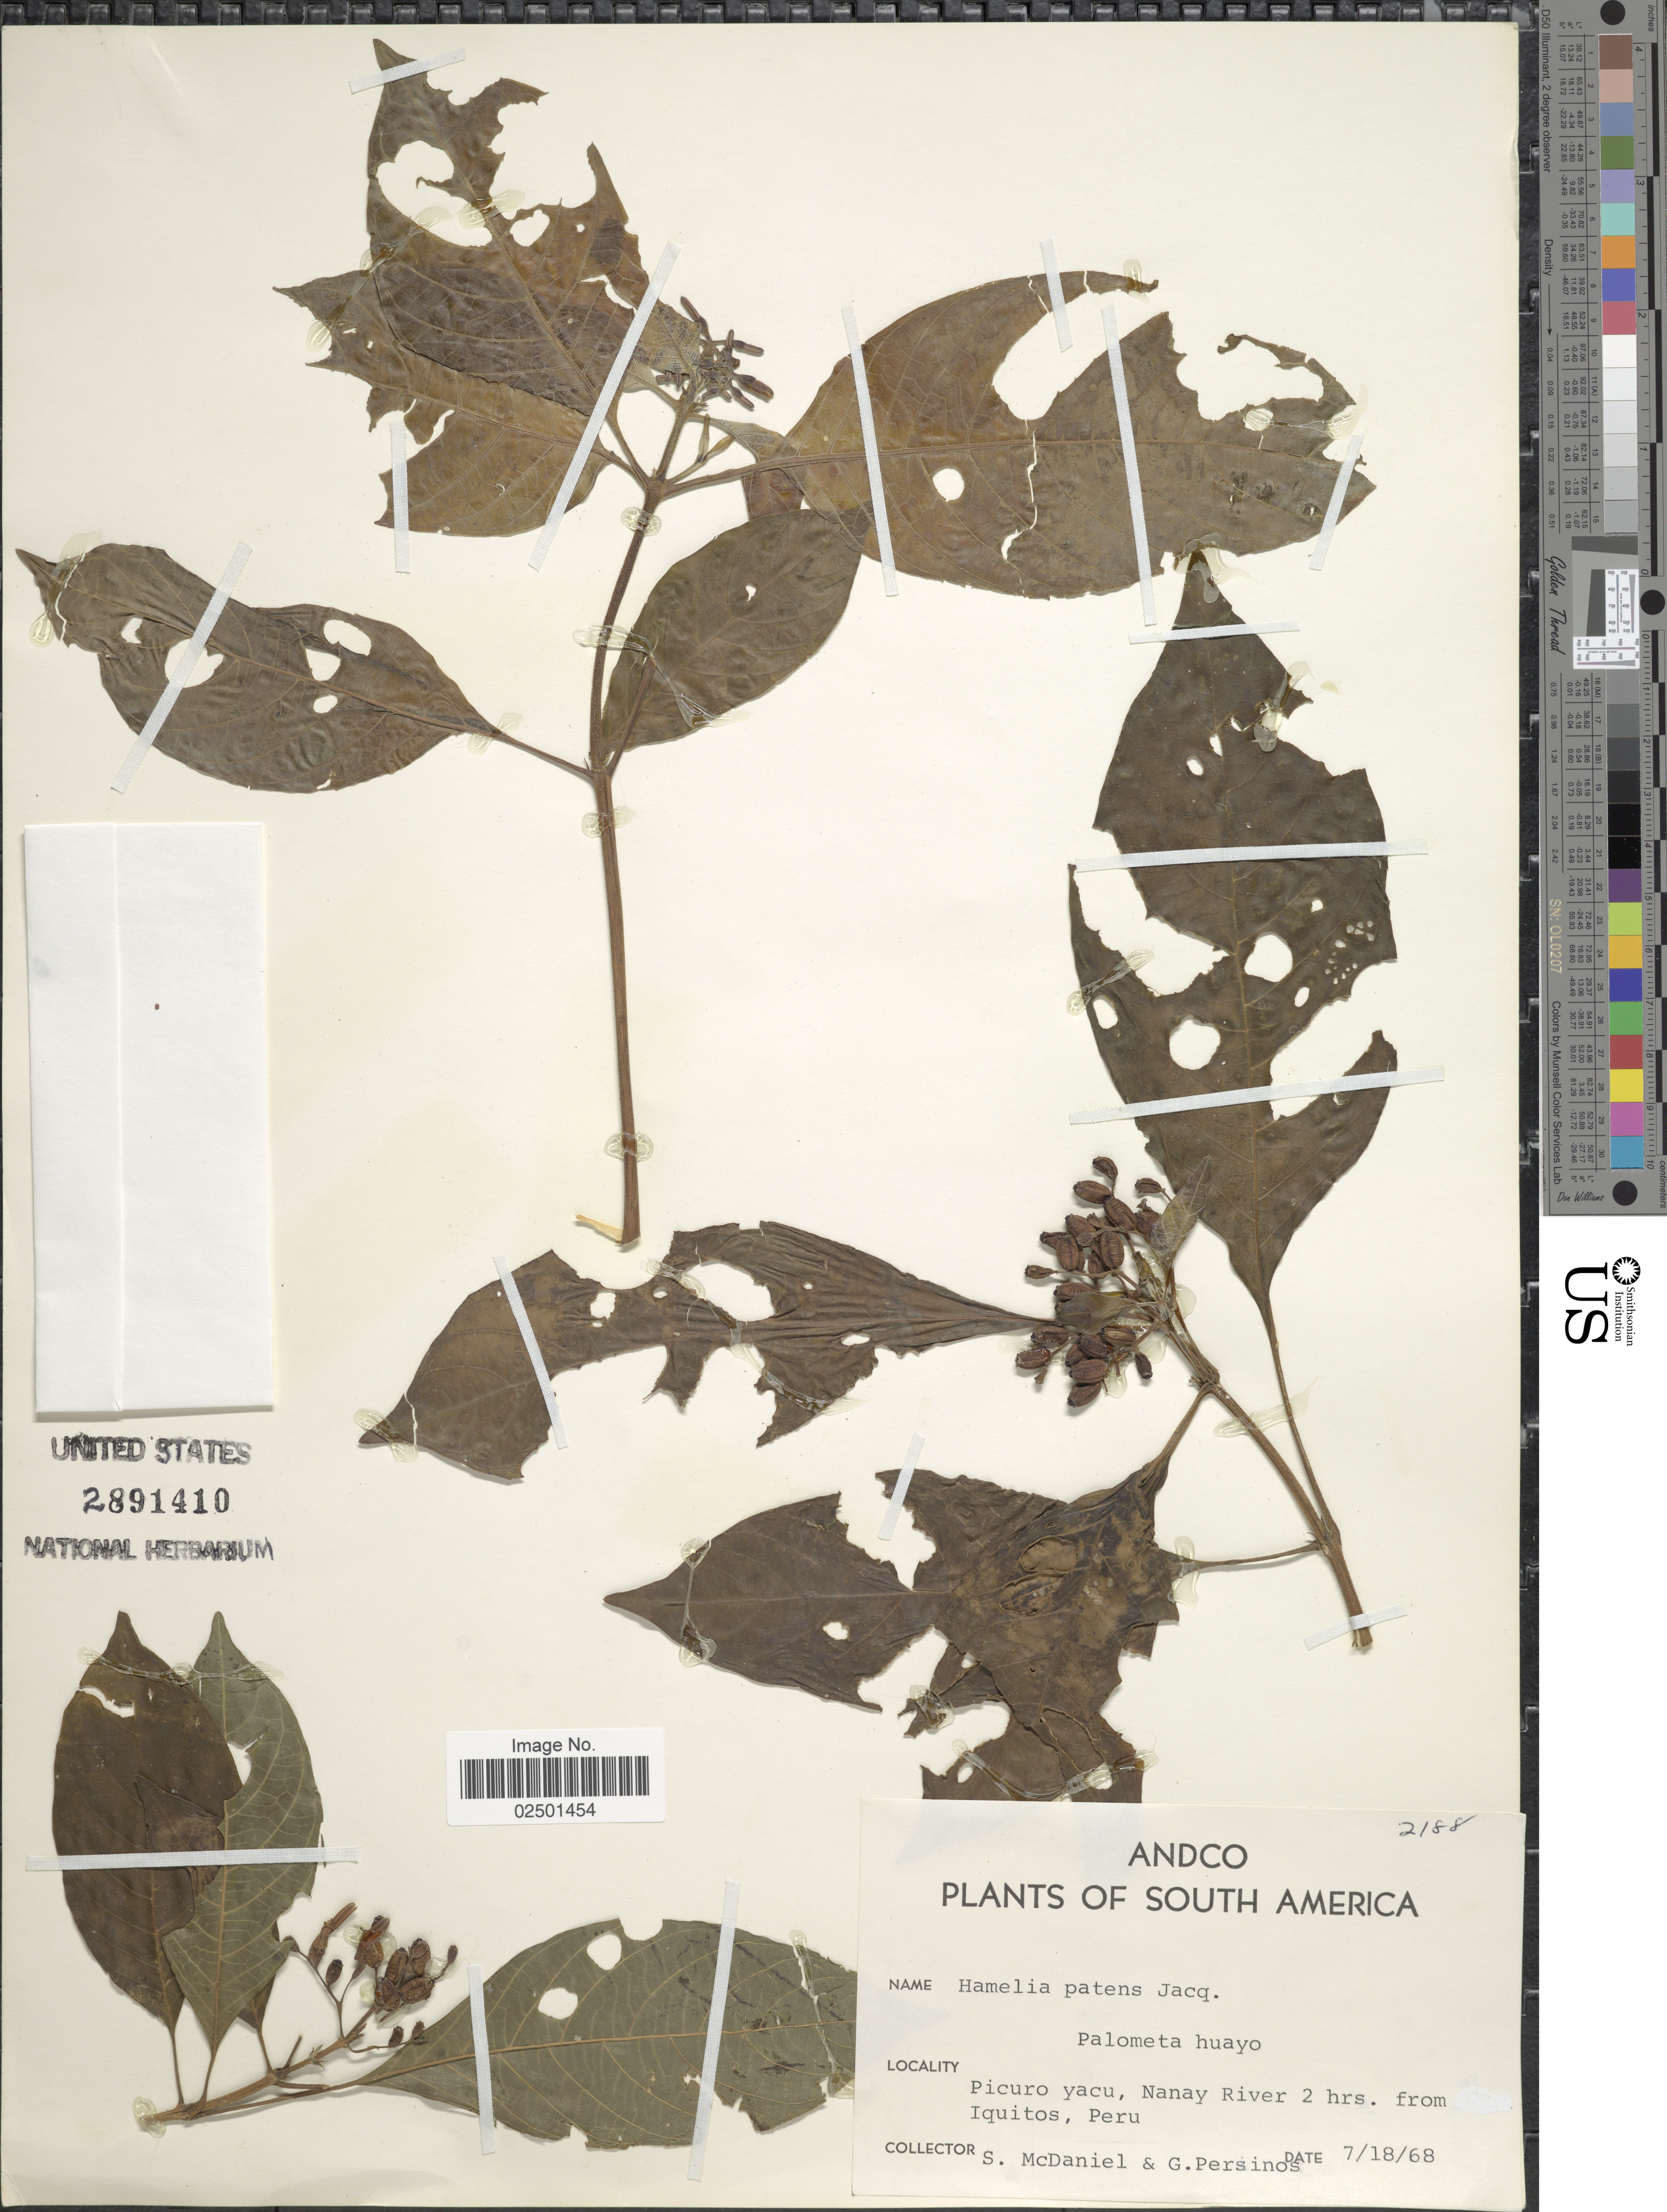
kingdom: Plantae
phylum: Tracheophyta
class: Magnoliopsida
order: Gentianales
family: Rubiaceae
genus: Hamelia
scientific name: Hamelia patens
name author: Jacq.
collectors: S. McDaniel & G. Persinos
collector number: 2188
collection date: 1968-07-18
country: Peru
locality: Picuro yacu, Nanay River 2 hrs. from Iquitos.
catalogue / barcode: US 2891410